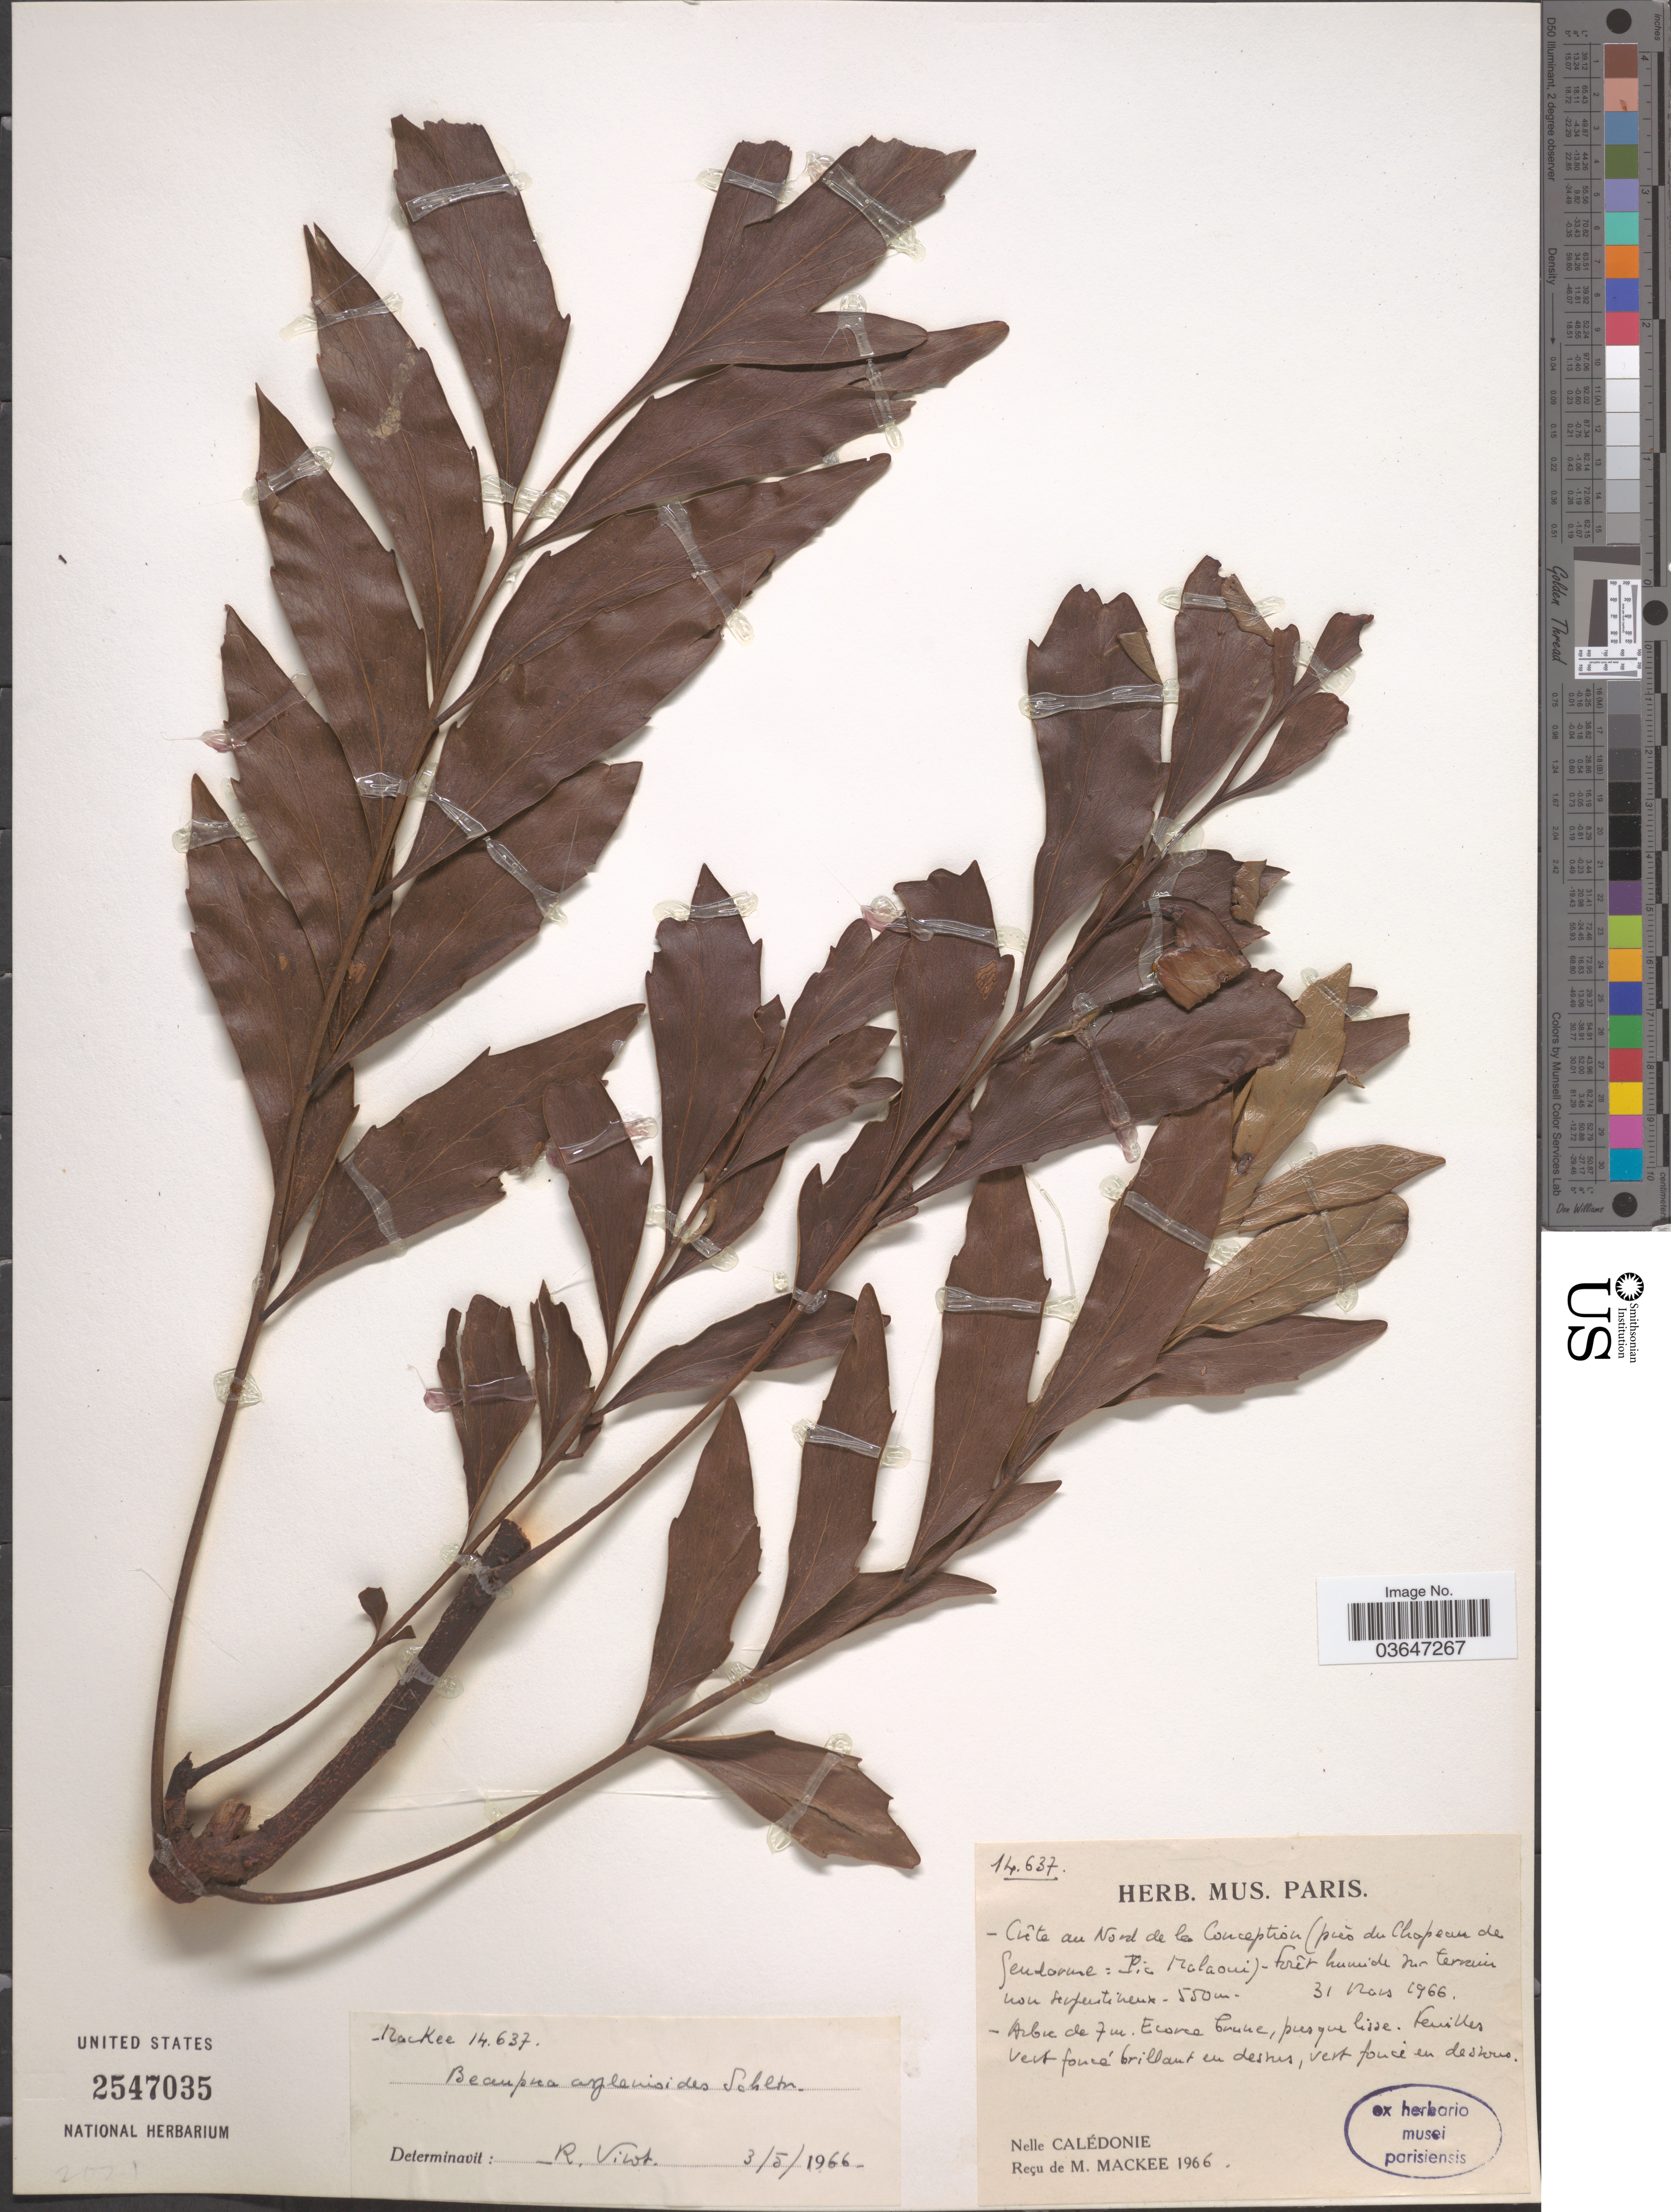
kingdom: Plantae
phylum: Tracheophyta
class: Magnoliopsida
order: Proteales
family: Proteaceae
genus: Beauprea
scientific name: Beauprea asplenioides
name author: Schltr.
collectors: M. Mackee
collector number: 14637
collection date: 1966-03-31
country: New Caledonia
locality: Crete au Nord de la Conception (prés du Chopeau de Sendorme [interpreted]: Pic [interpreted] Malaoui).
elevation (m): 550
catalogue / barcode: US 2547035